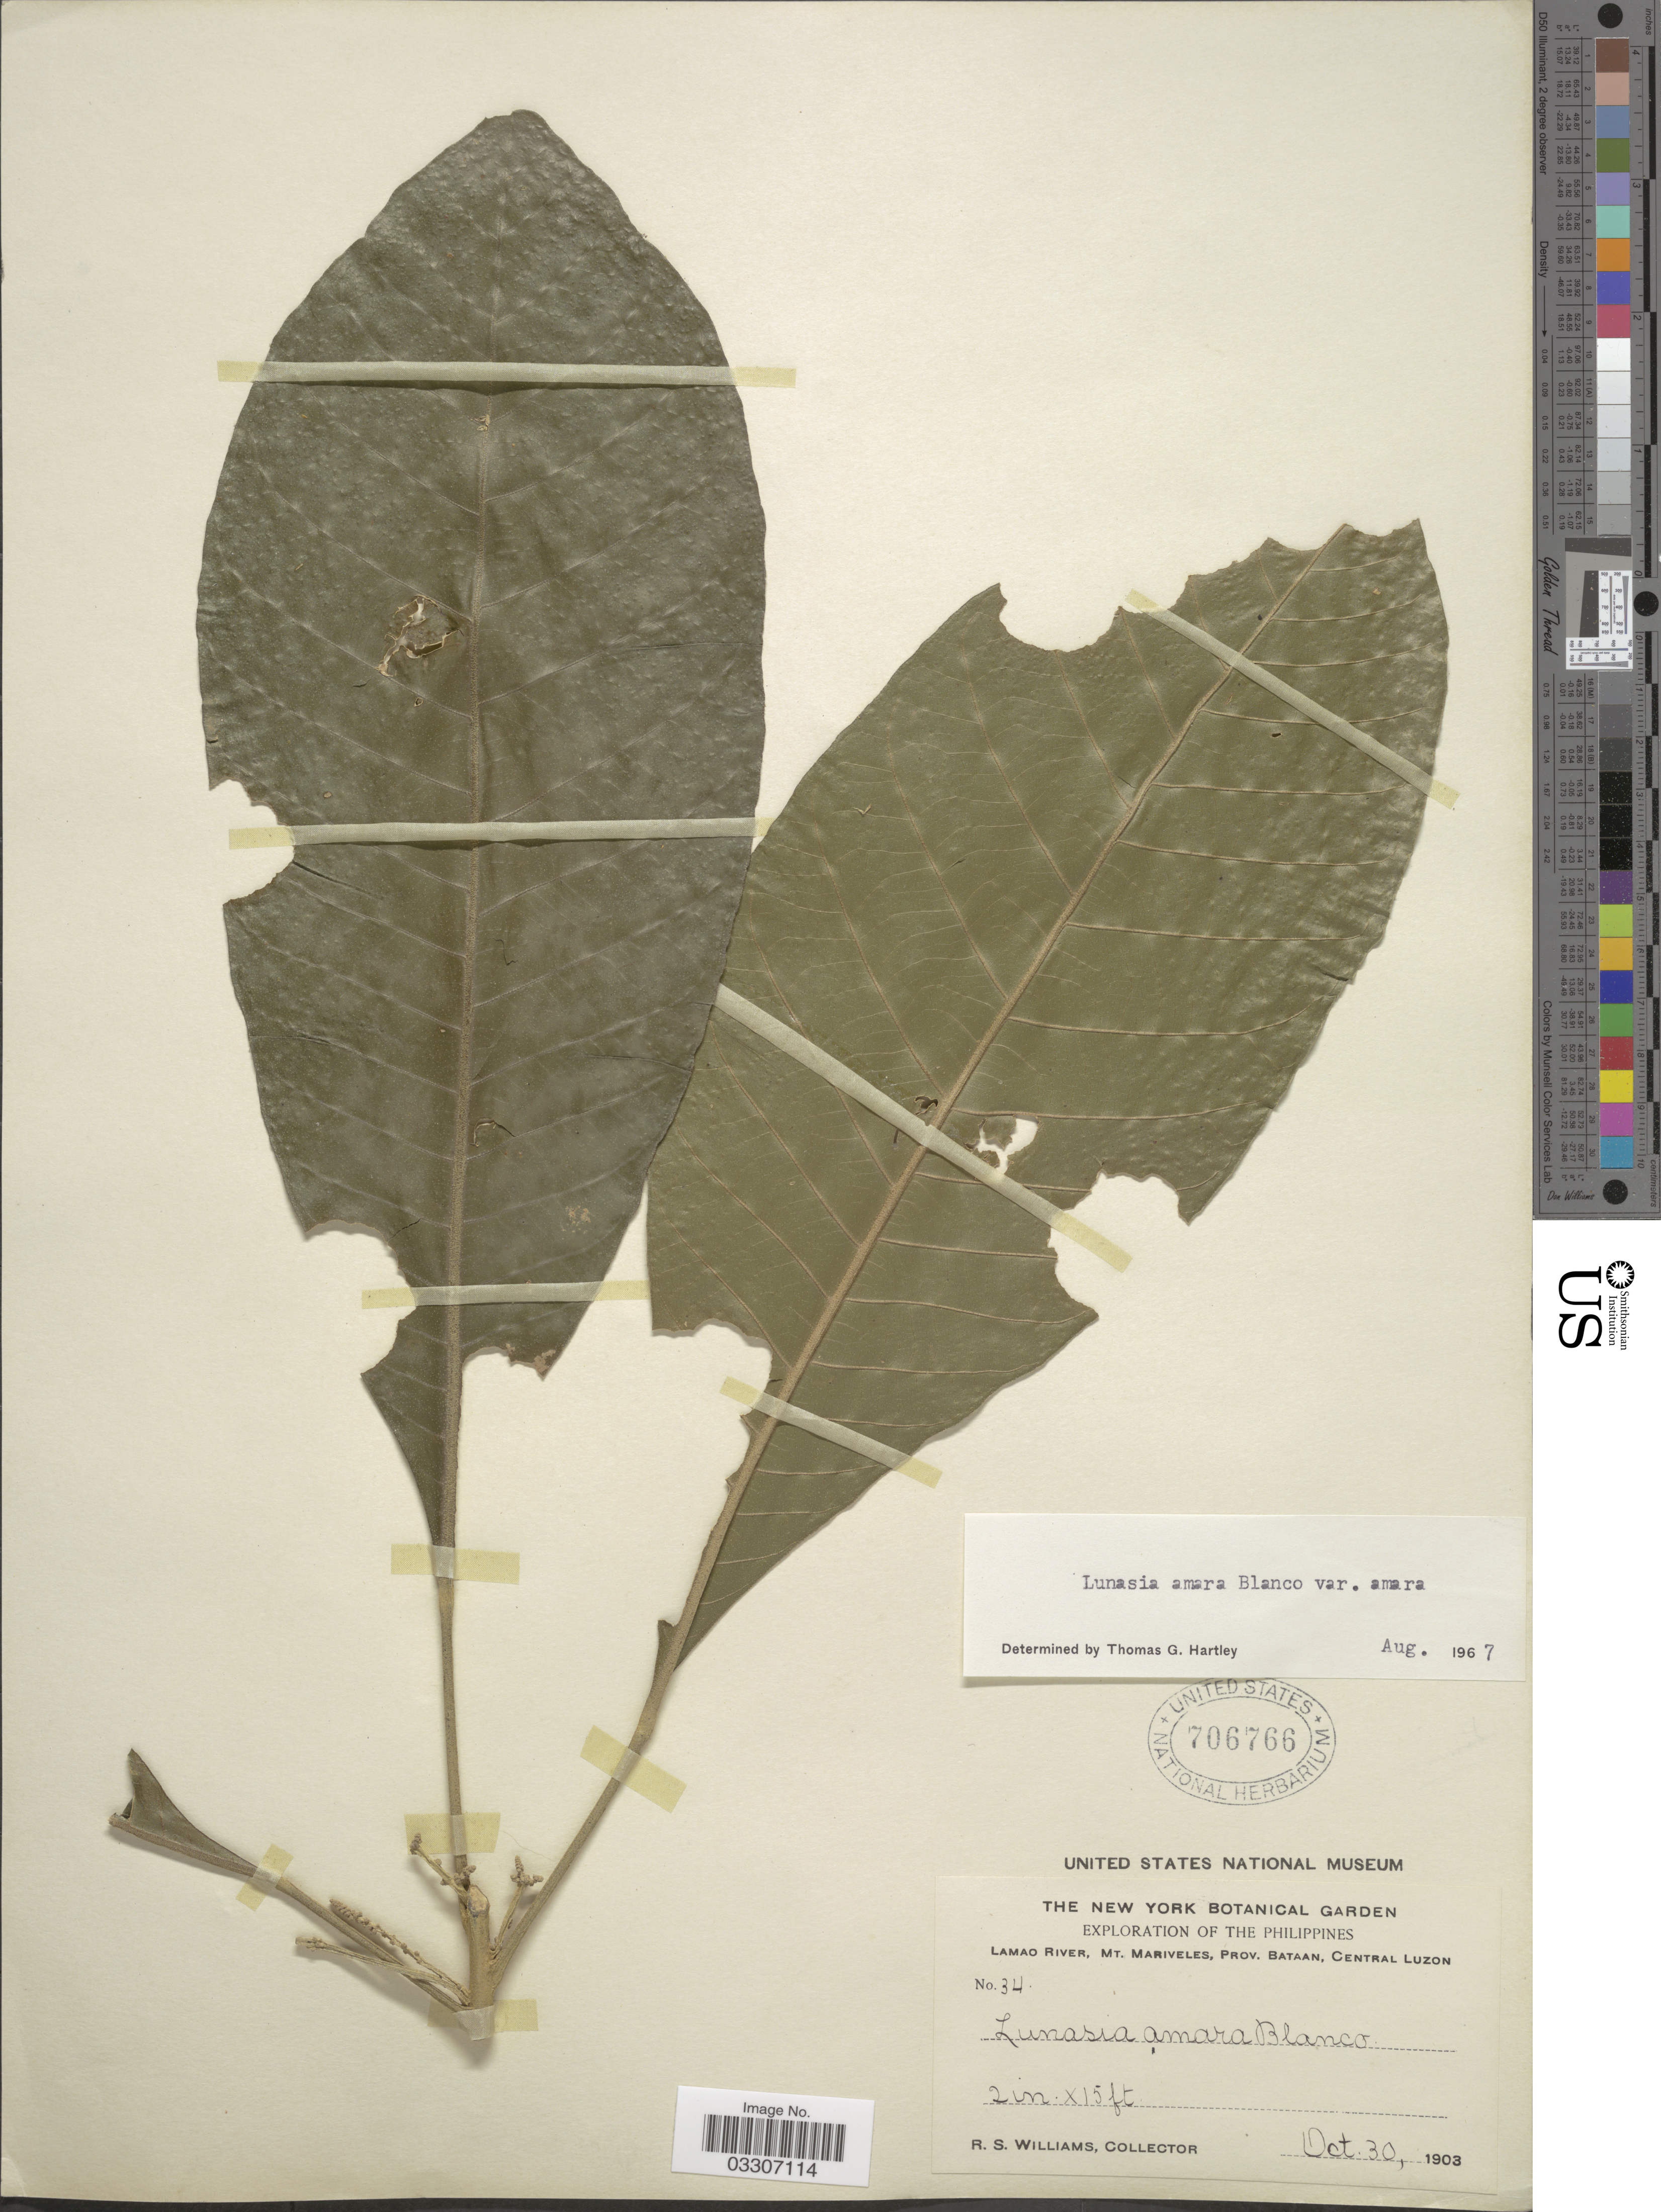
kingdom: Plantae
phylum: Tracheophyta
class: Magnoliopsida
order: Sapindales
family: Rutaceae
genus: Lunasia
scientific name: Lunasia amara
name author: Blanco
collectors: R. S. Williams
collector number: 34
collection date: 1903-10-30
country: Philippines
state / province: Central Luzon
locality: Lamao River, Mt. Mariveles, Prov. Bataan.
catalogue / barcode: US 706766